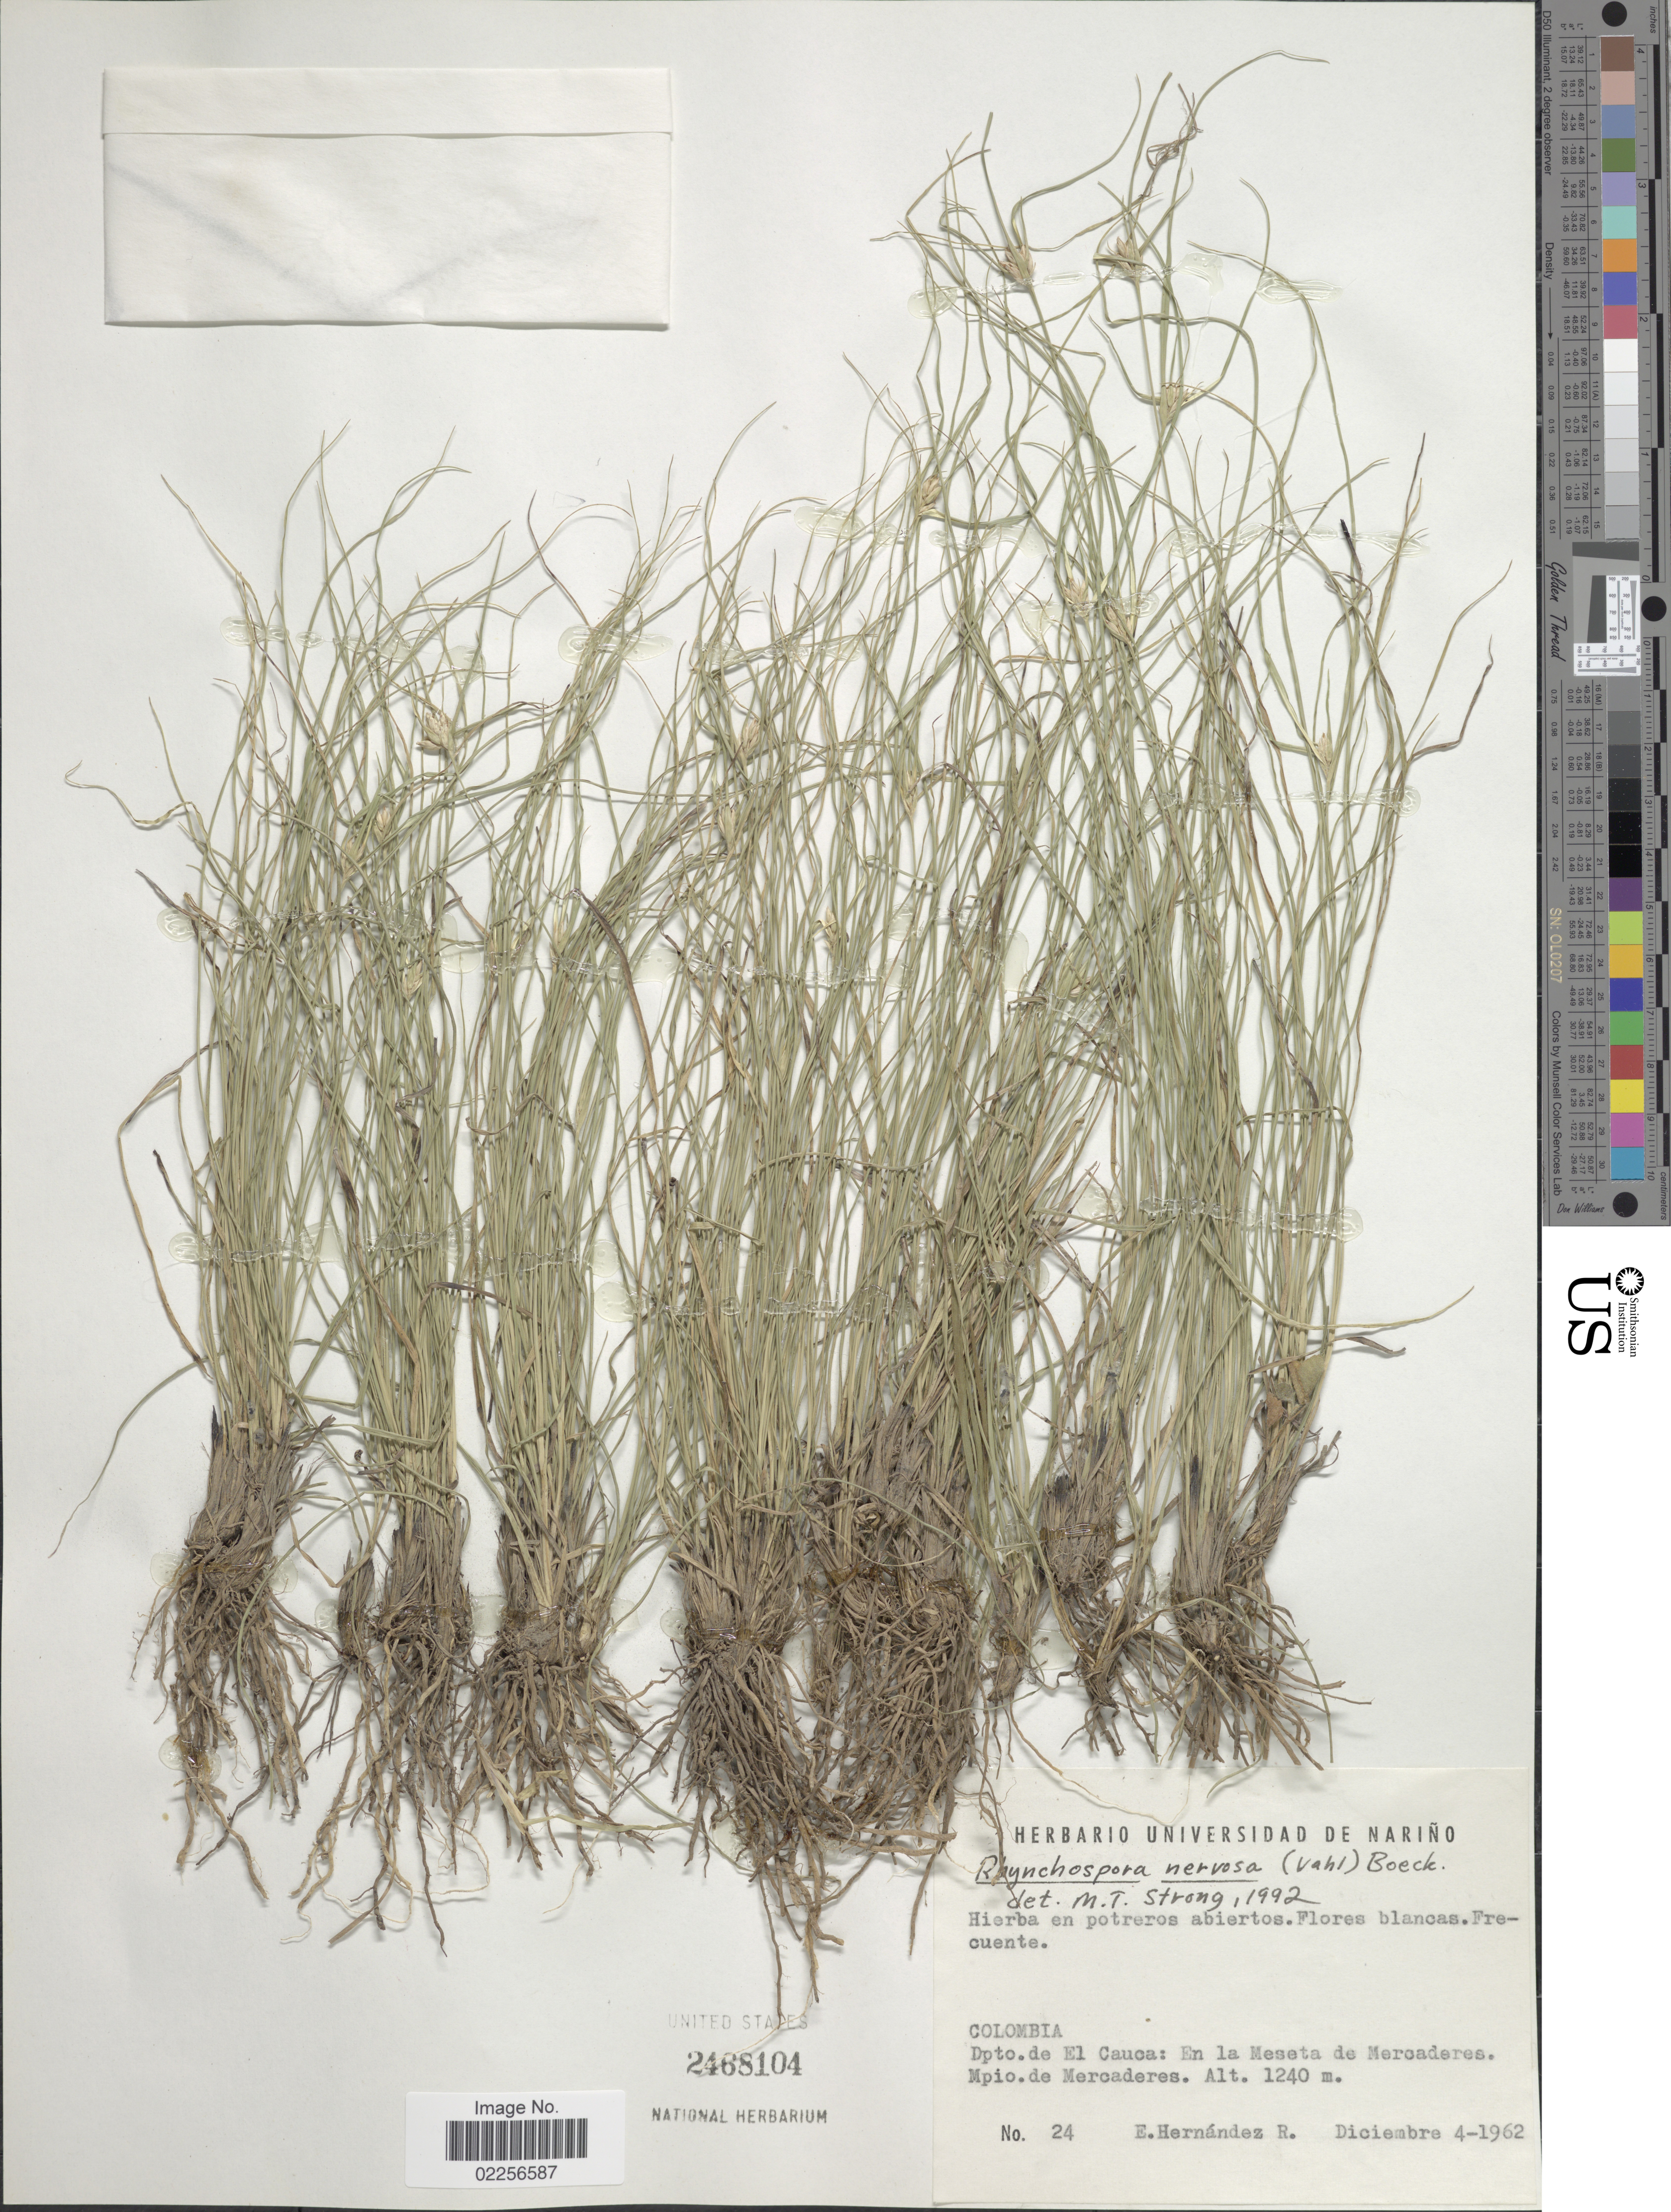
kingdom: Plantae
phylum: Tracheophyta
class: Liliopsida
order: Poales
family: Cyperaceae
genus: Rhynchospora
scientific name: Rhynchospora ciliata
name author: (G. Mey.) Kük.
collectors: R. Hernández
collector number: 24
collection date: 1962-12-04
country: Colombia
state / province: Cauca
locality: En la Meseta de Mercaderes, Mpio. de Mercaderes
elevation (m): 1240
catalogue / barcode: US 2468104